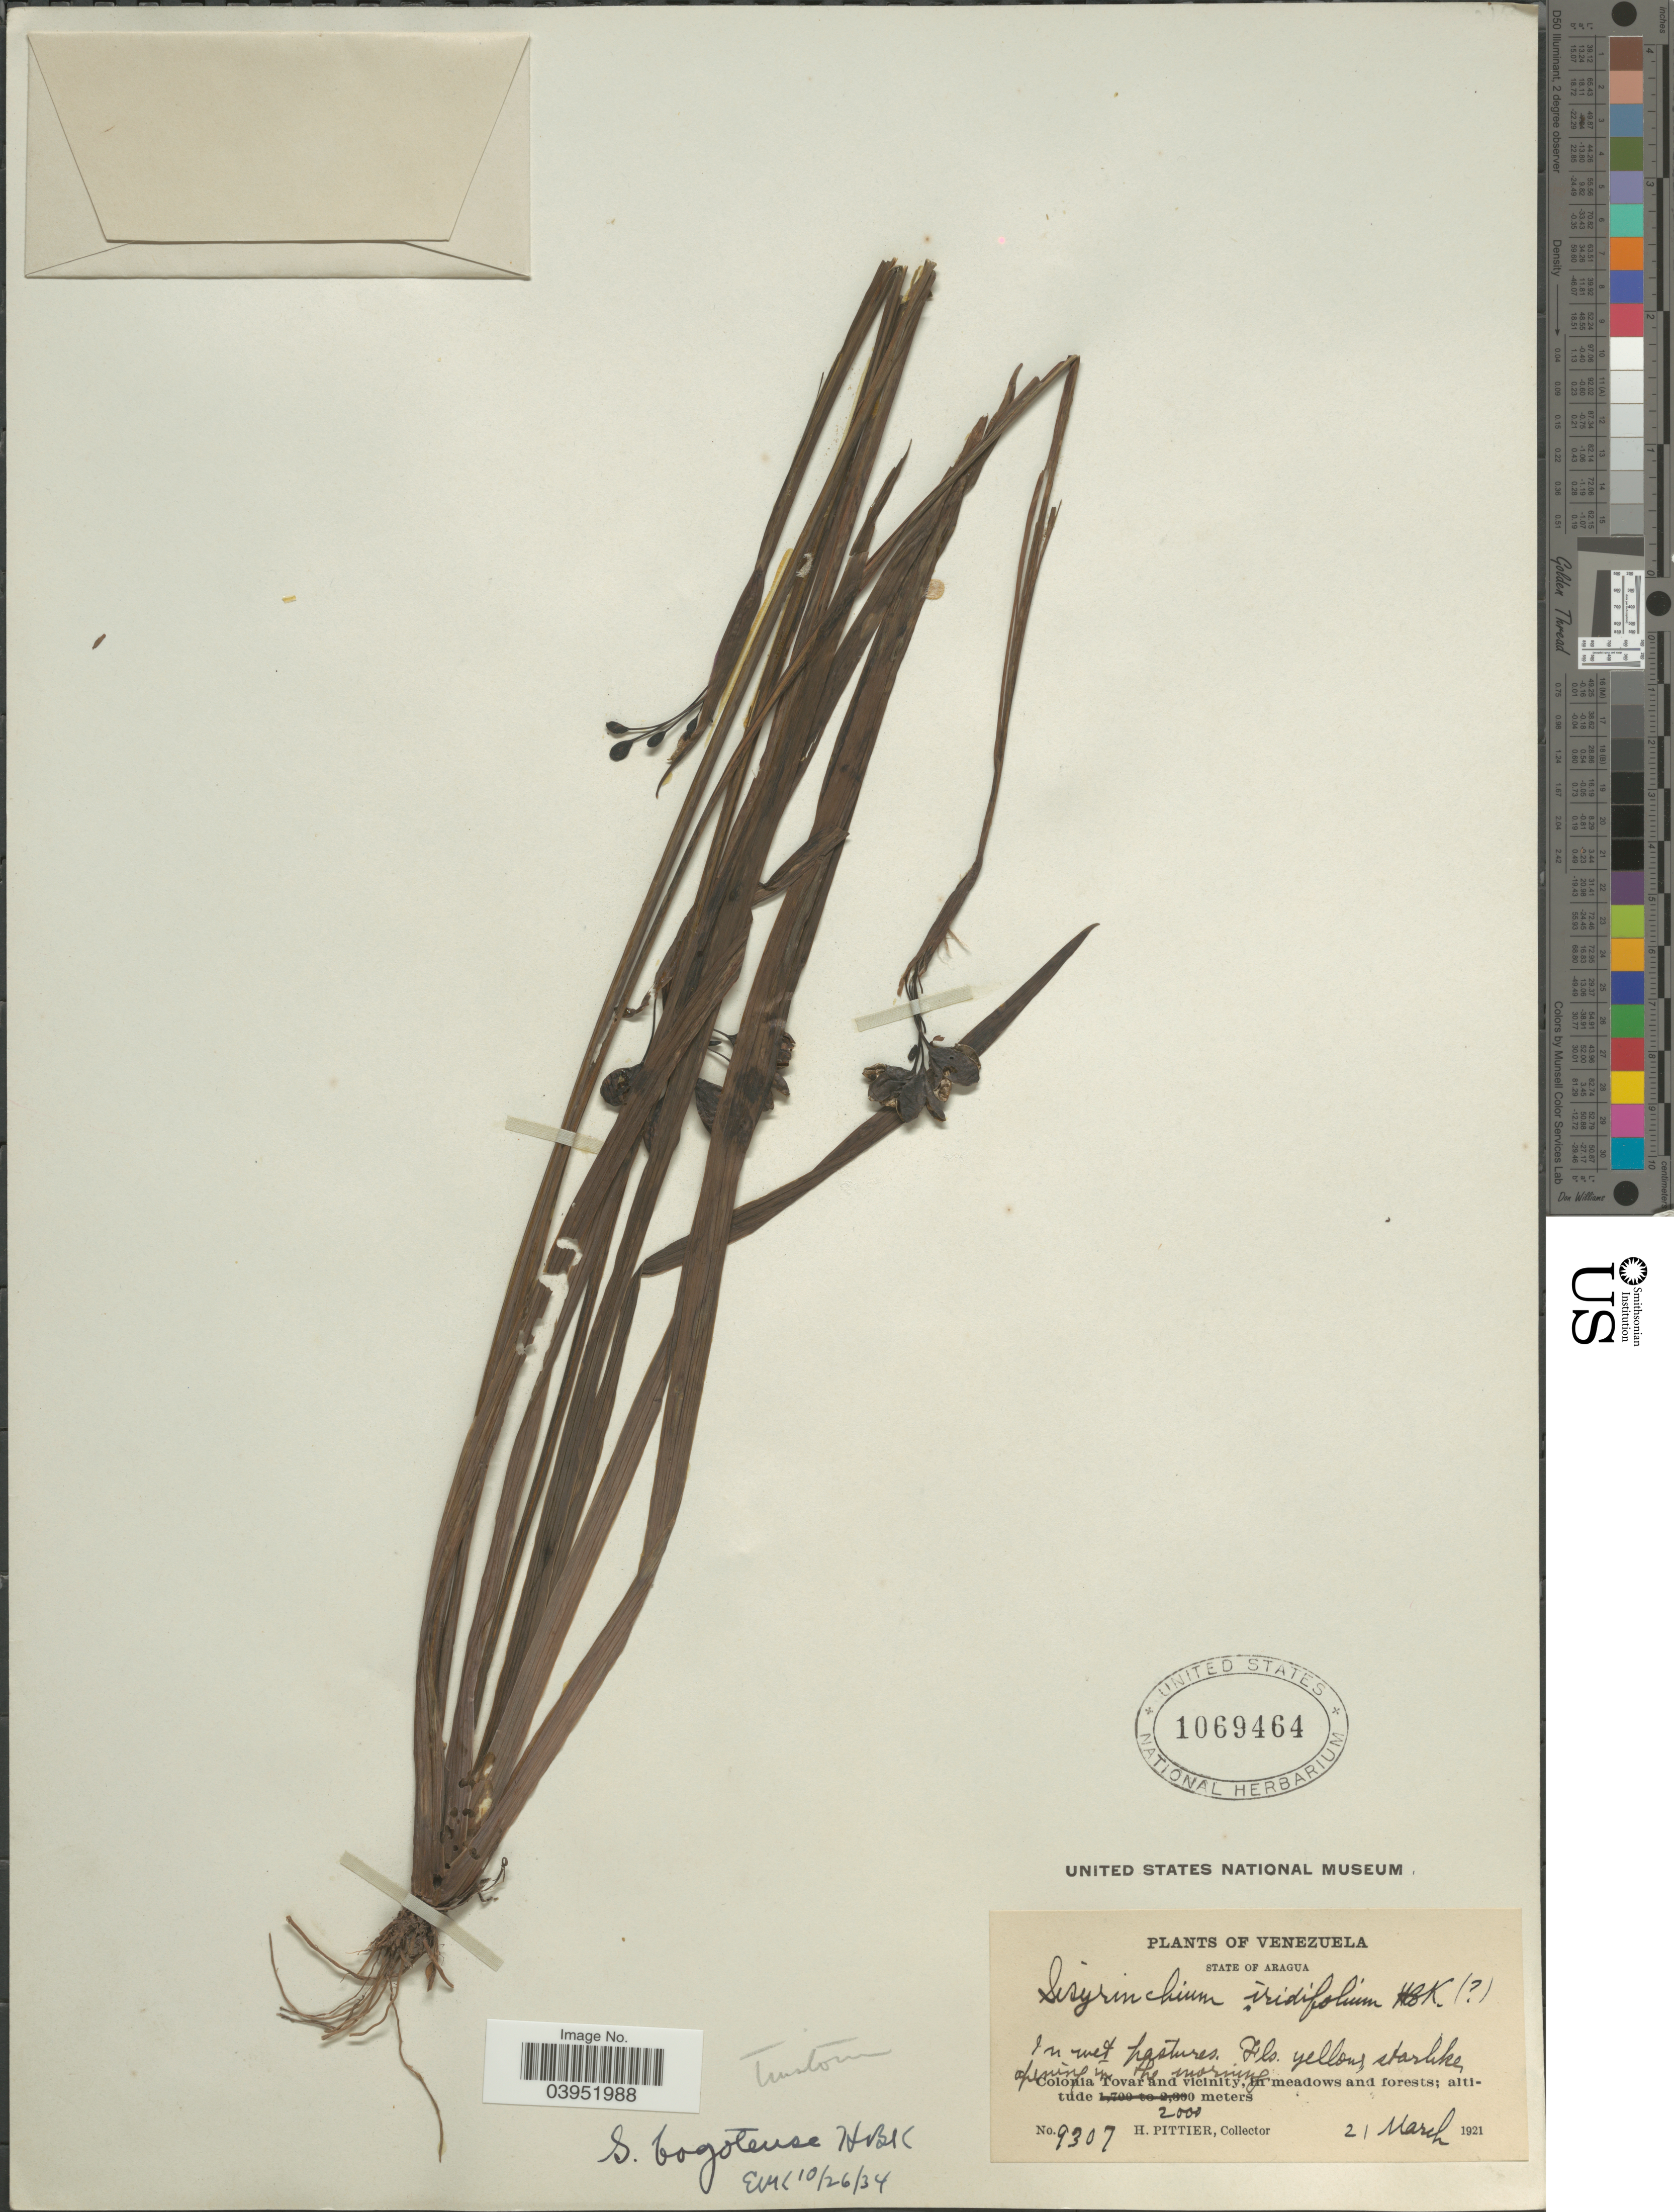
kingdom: Plantae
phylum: Tracheophyta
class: Liliopsida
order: Asparagales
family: Iridaceae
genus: Sisyrinchium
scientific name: Sisyrinchium bogotense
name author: Kunth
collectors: H. F. Pittier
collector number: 9307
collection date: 1921-03-21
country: Venezuela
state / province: Aragua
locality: Colonia Tovar and vicinity, in meadows and forests.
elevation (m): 2000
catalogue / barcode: US 1069464